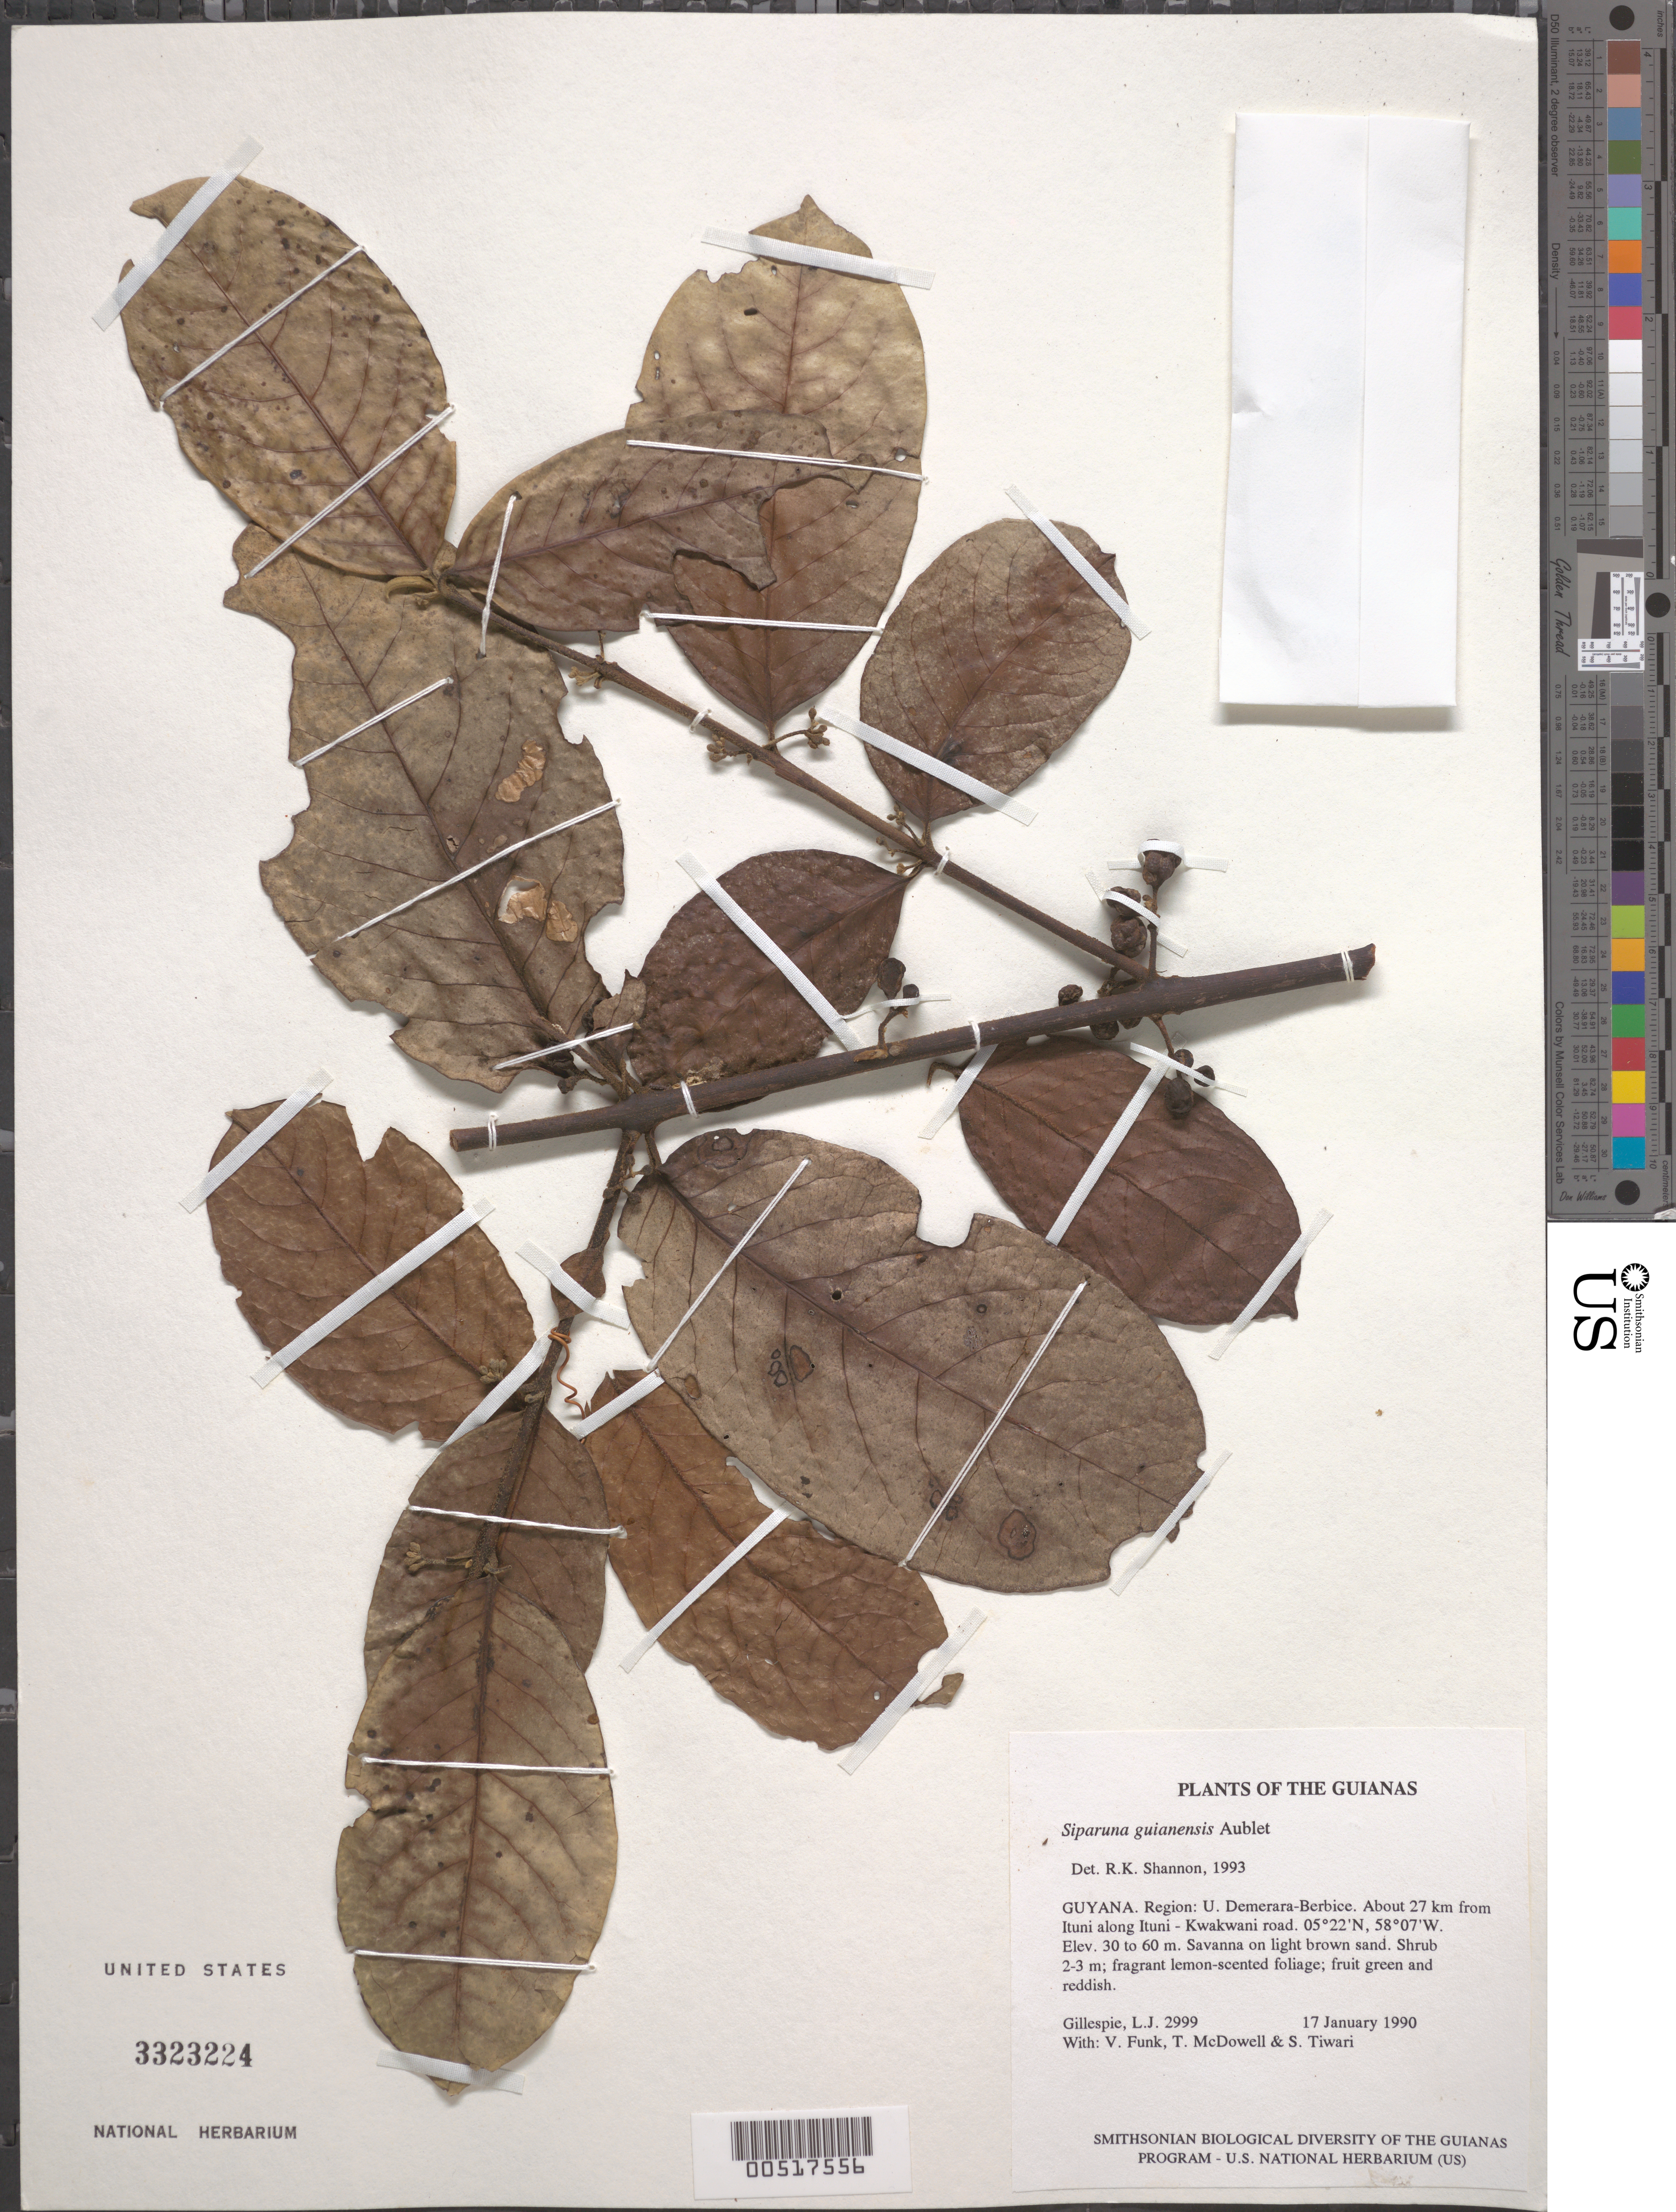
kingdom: Plantae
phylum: Tracheophyta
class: Magnoliopsida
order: Laurales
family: Siparunaceae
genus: Siparuna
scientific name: Siparuna guianensis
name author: Aubl.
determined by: Shannon, R. K., (UNITED STATES)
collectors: L. J. Gillespie, V. Funk, T. McDowell & S. Tiwari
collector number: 2999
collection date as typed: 17 January 1990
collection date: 1990-01-17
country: Guyana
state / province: U. Demerara-Berbice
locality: About 27 km from Ituni along Ituni - Kwakwani road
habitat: Savanna on light brown sand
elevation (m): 30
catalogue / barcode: US 3323224